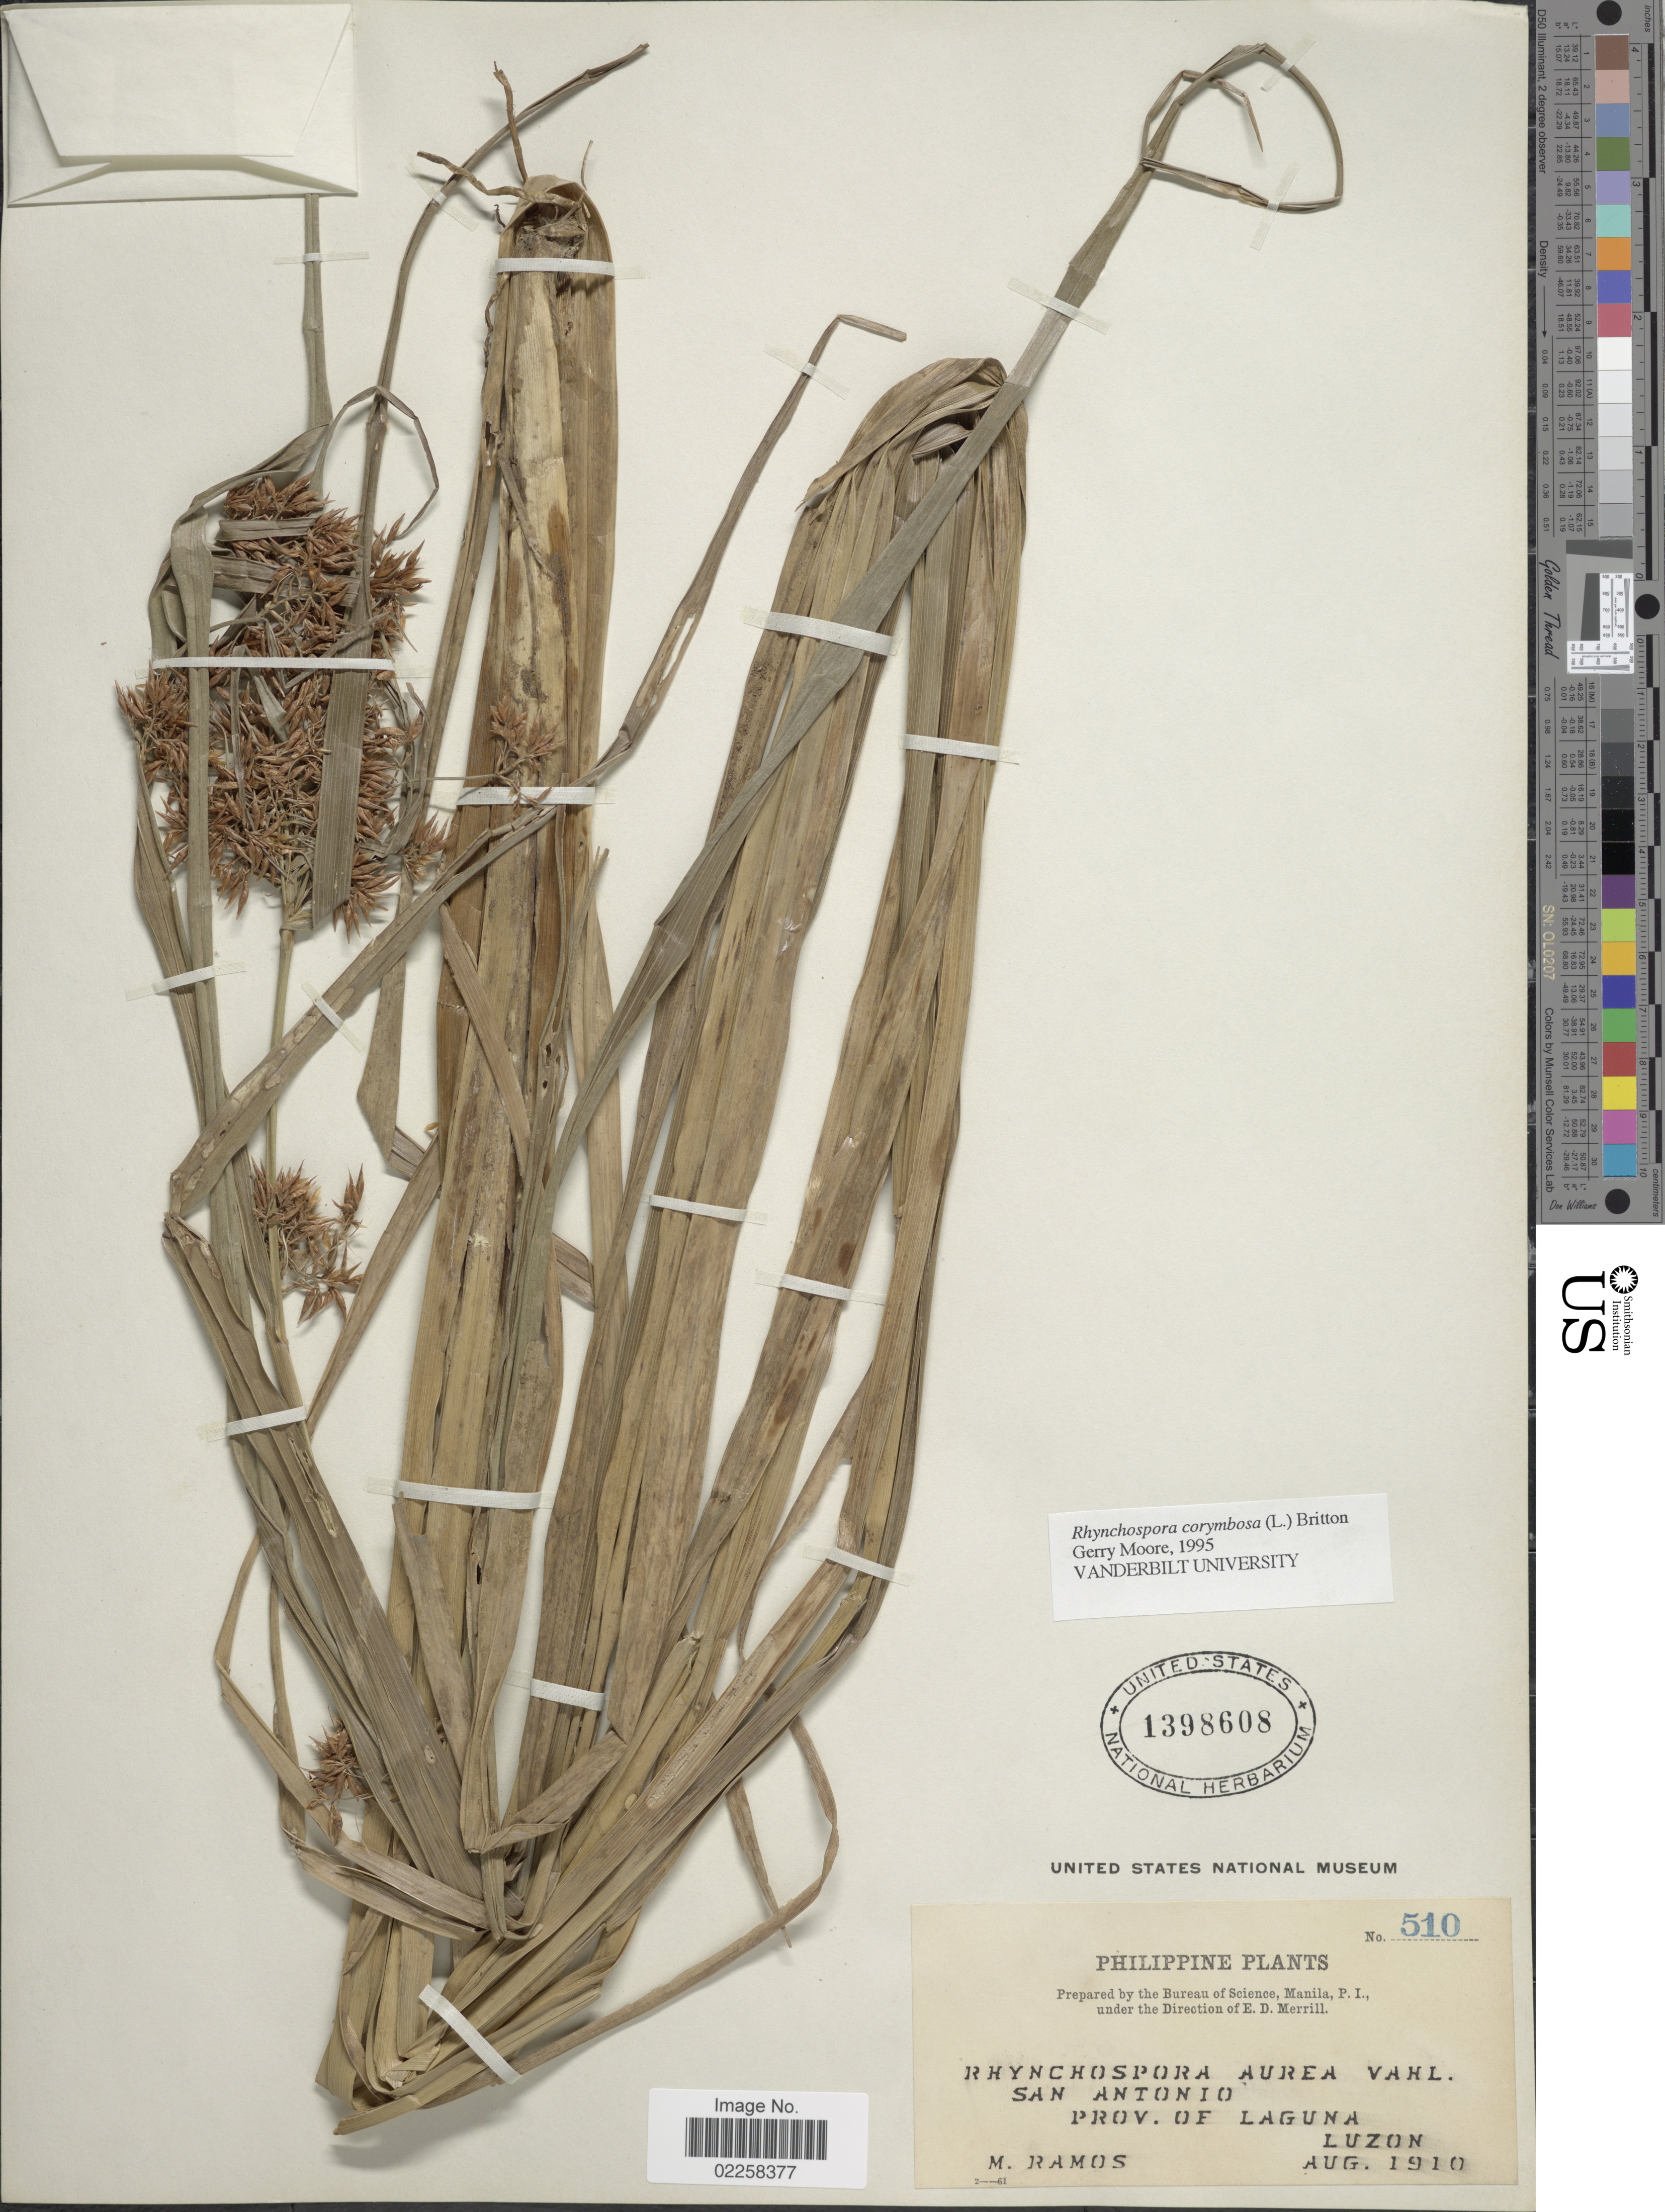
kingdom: Plantae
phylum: Tracheophyta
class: Liliopsida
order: Poales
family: Cyperaceae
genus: Rhynchospora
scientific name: Rhynchospora corymbosa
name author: (L.) Britton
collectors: M. Ramos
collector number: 510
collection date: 1910-08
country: Philippines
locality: San Antonio, Prov. of Laguna, Luzon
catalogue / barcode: US 1398608